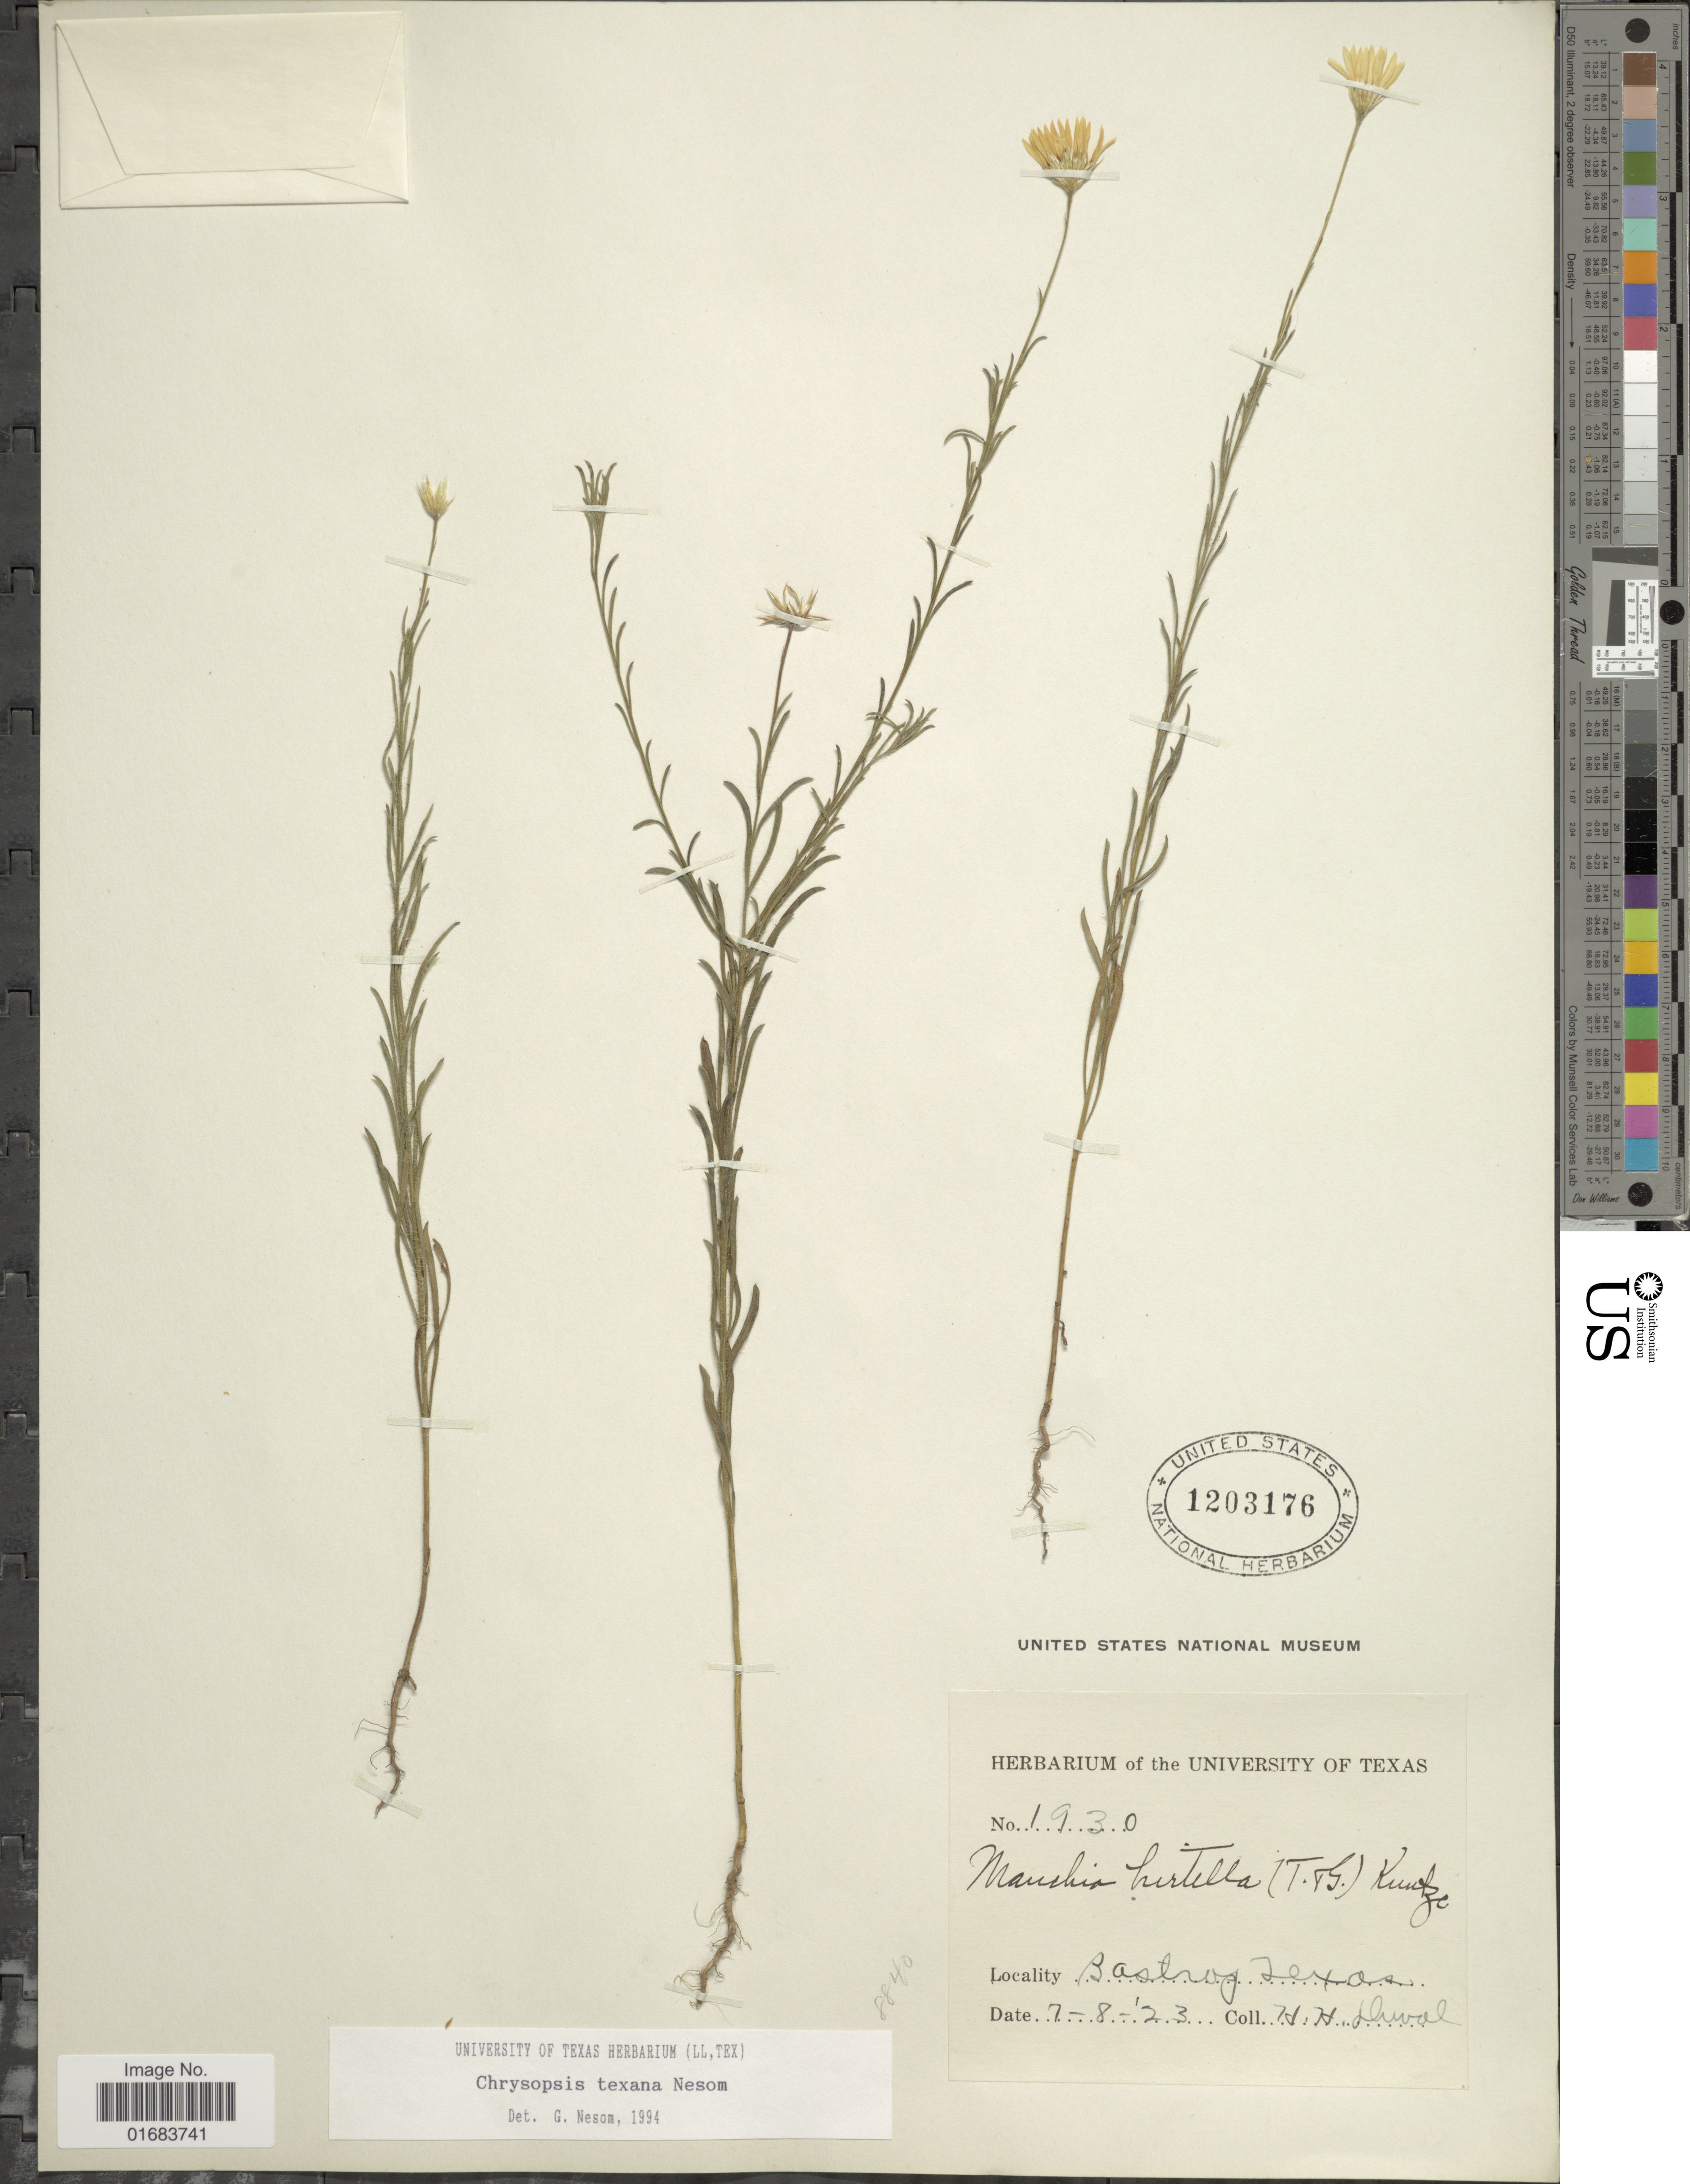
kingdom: Plantae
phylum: Tracheophyta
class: Magnoliopsida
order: Asterales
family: Asteraceae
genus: Chrysopsis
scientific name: Chrysopsis texana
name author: G.L. Nesom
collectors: H. Duval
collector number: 1930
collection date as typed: Transcribed d/m/y: 8/7/23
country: United States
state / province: Texas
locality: Bastrop.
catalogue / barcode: US 1203176